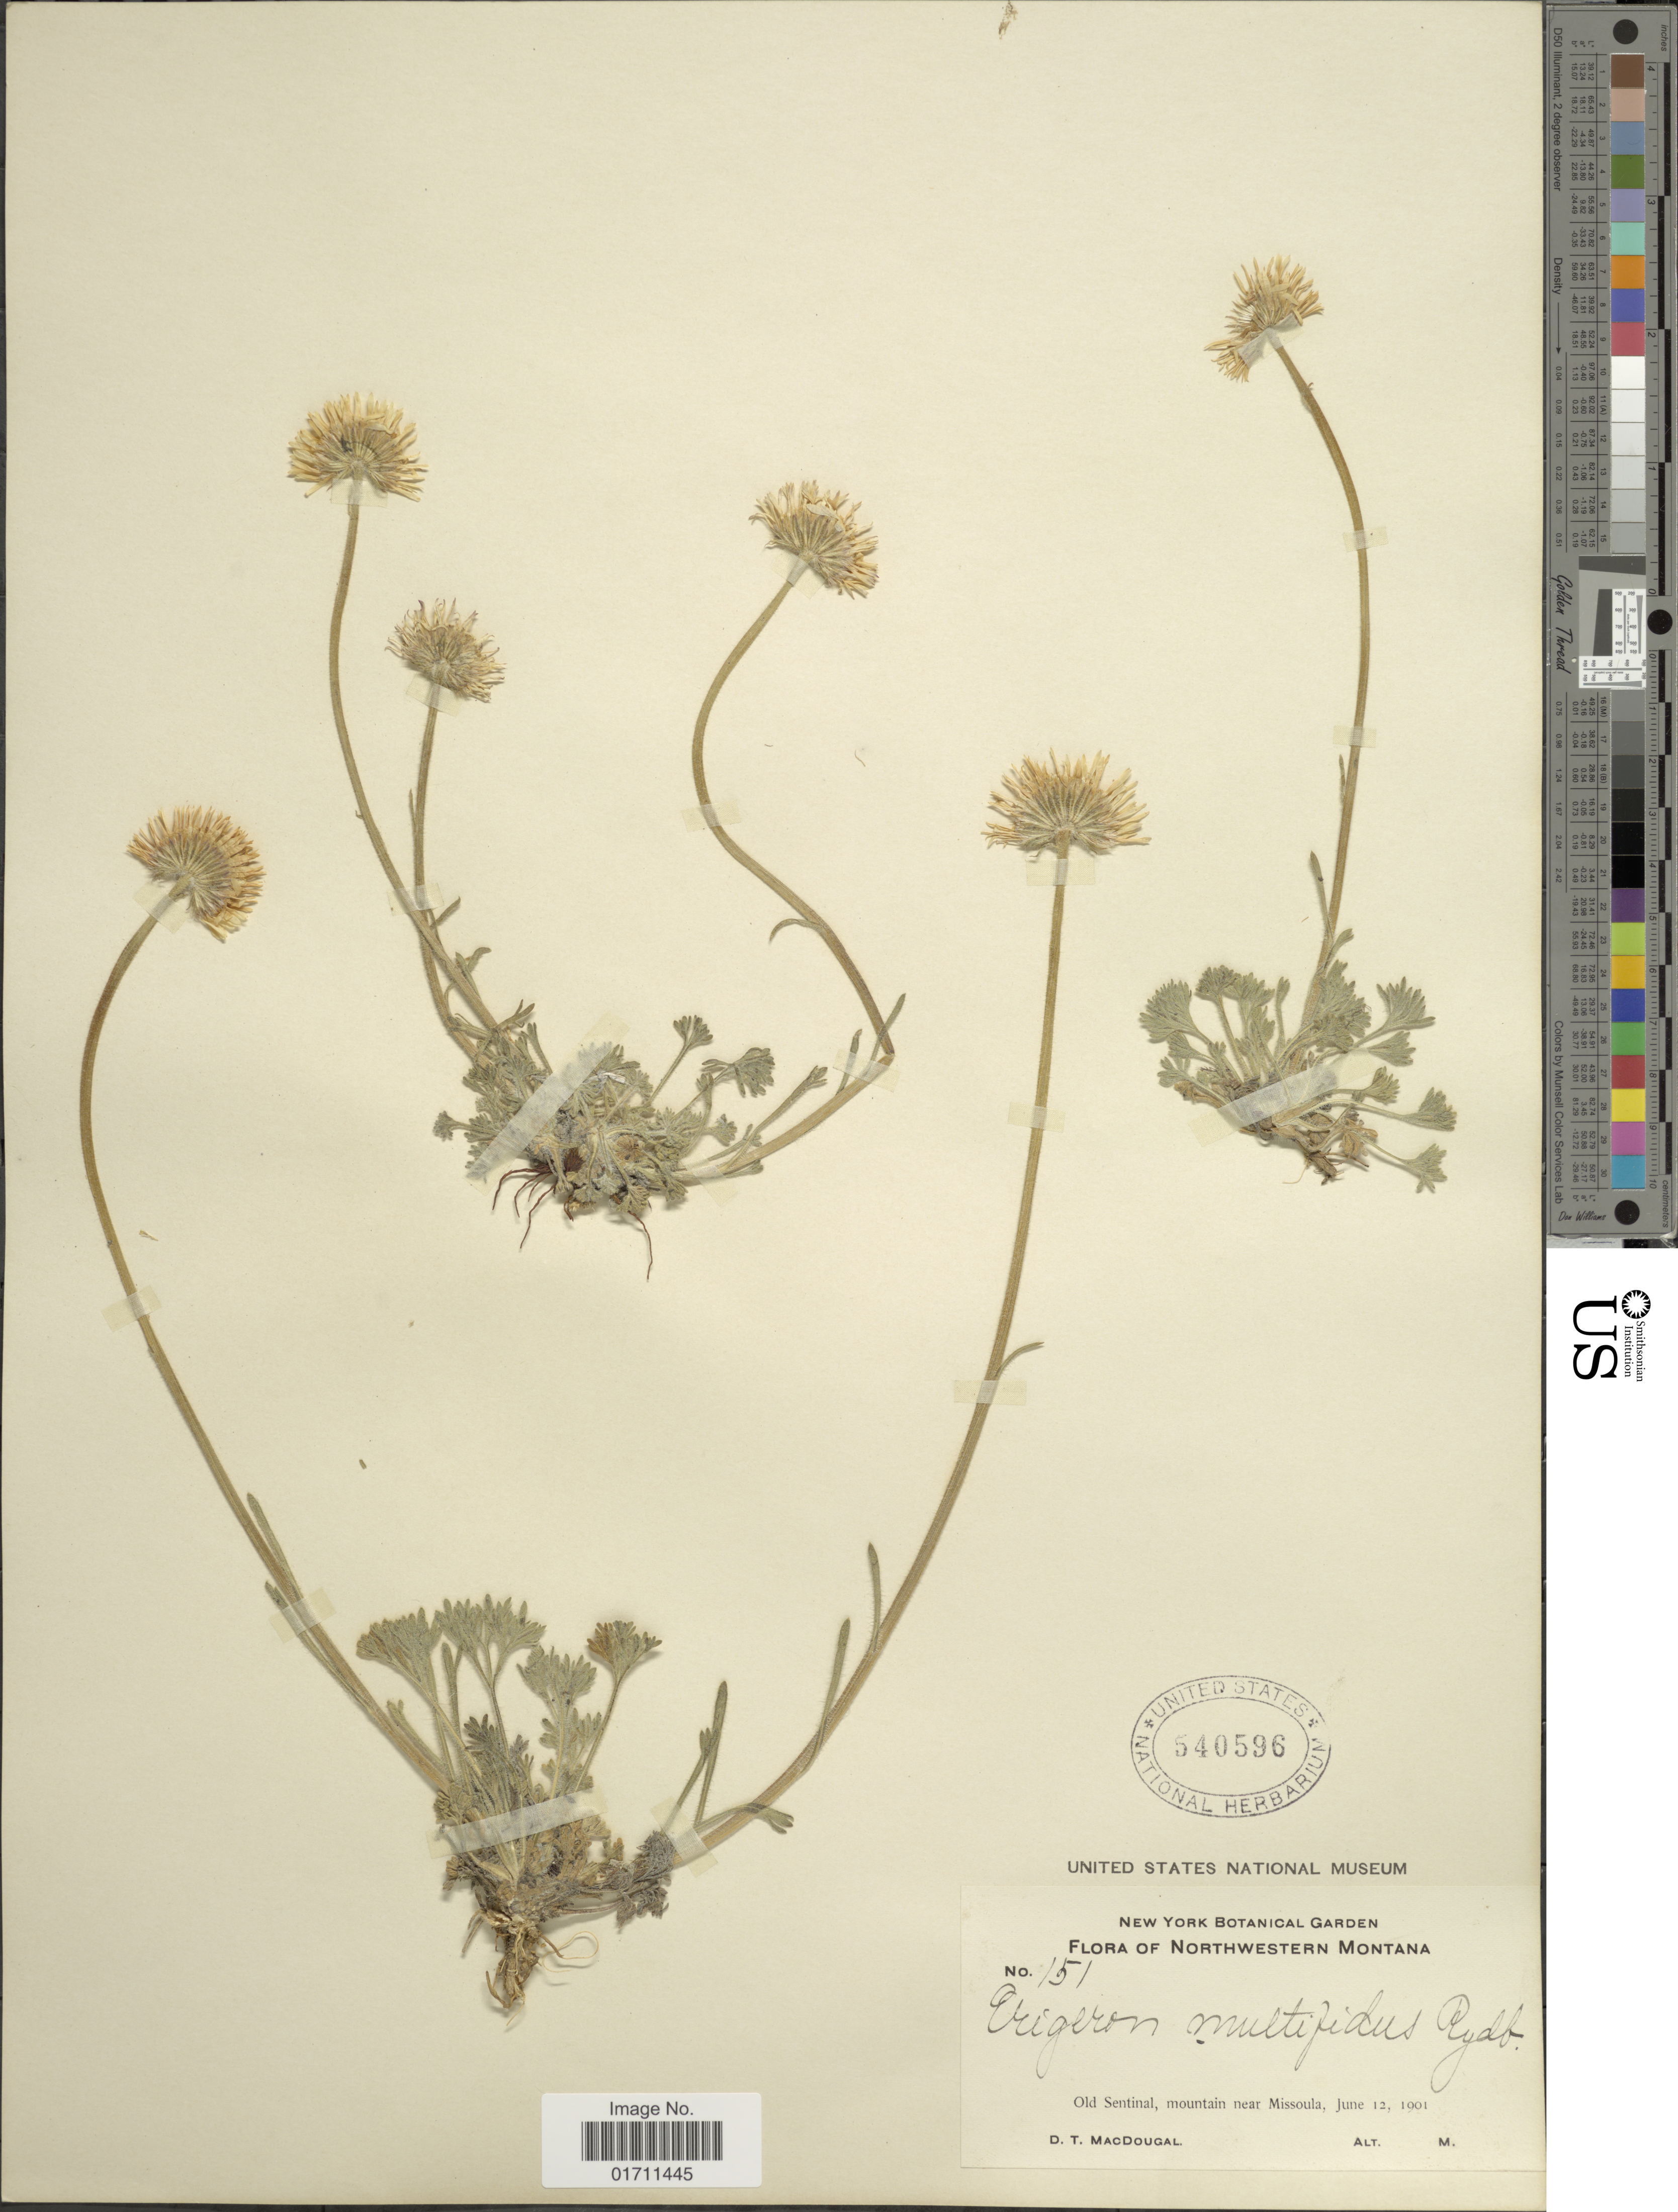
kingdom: Plantae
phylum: Tracheophyta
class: Magnoliopsida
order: Asterales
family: Asteraceae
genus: Erigeron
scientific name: Erigeron compositus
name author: Pursh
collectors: D. T. MacDougal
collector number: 151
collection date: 1901-06-12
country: United States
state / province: Montana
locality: Northwestern Montana, Old Sentinal, mountain near Missoula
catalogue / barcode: US 540596